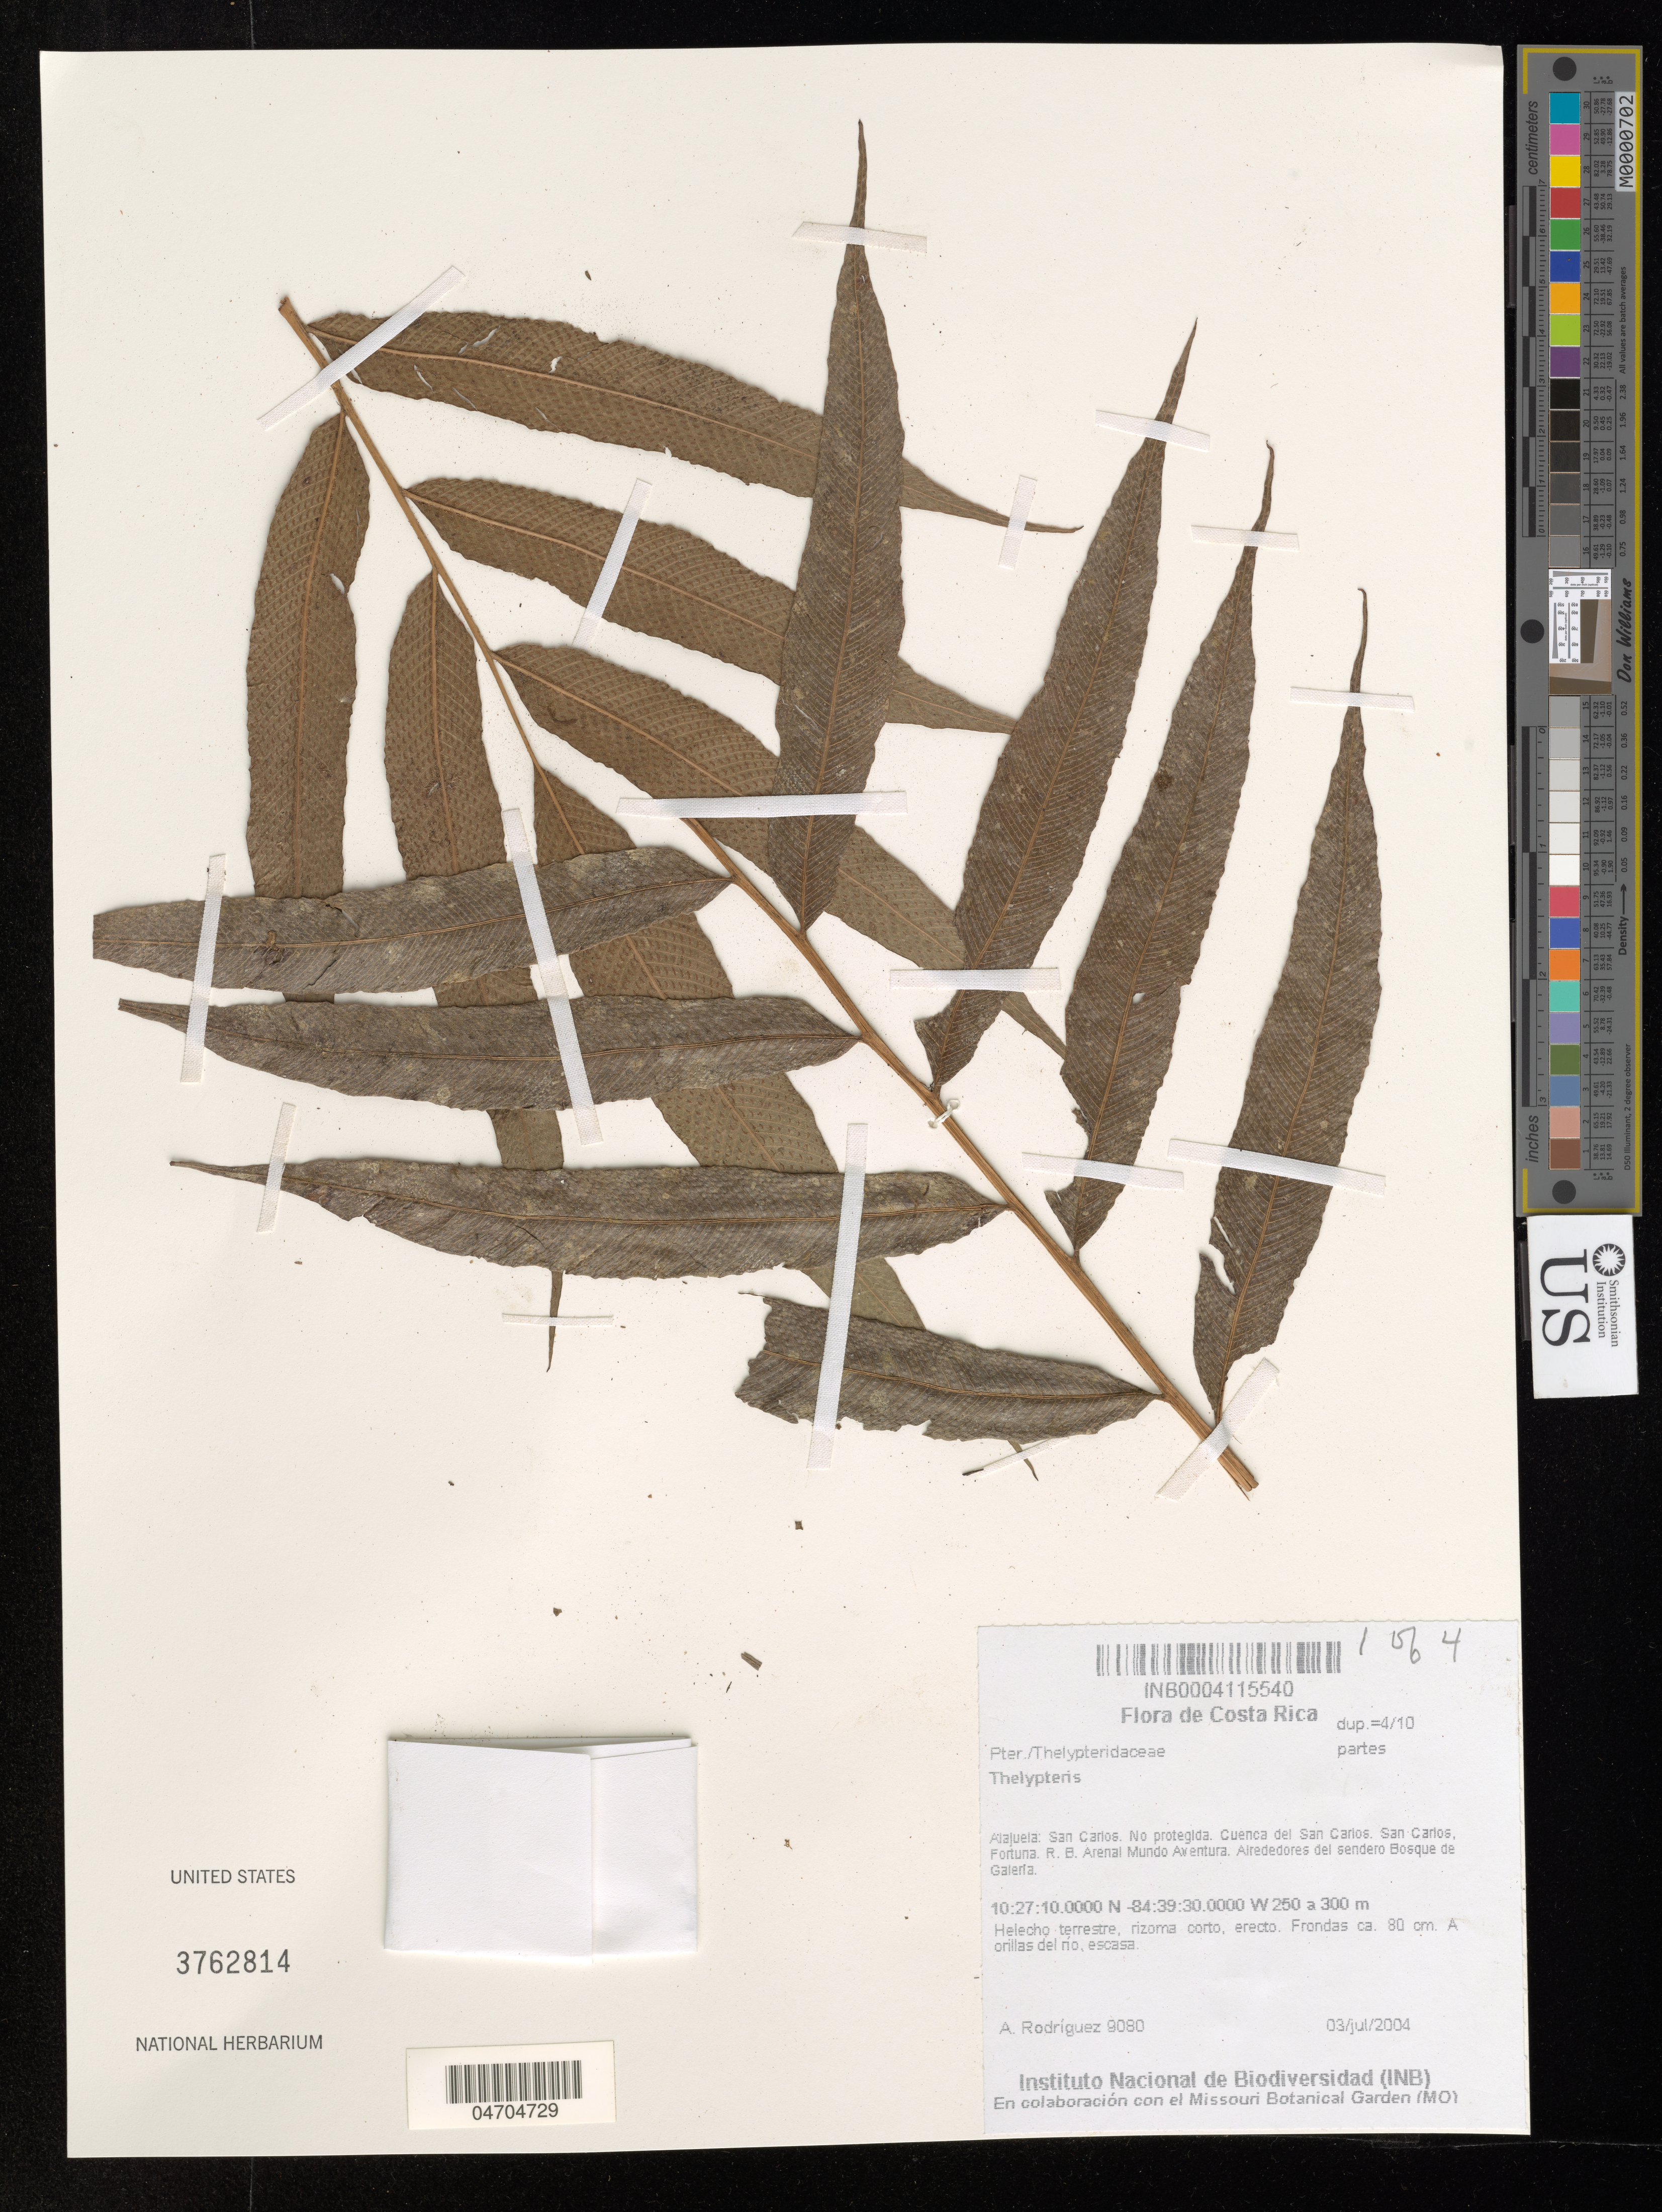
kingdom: Plantae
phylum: Tracheophyta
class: Polypodiopsida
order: Polypodiales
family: Thelypteridaceae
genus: Thelypteris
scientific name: Thelypteris (Meniscium) sp.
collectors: A. Rodríguez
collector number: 9080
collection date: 2004-07-03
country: Costa Rica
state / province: Alajuela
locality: San Carlos. No protegida. Cuenca del San Carlos. San Carlos, Fortuna. R.B. Arenal Mundo Aventura. Alrededores del sendero Bosque de Galeria.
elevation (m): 250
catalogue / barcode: US 3762814